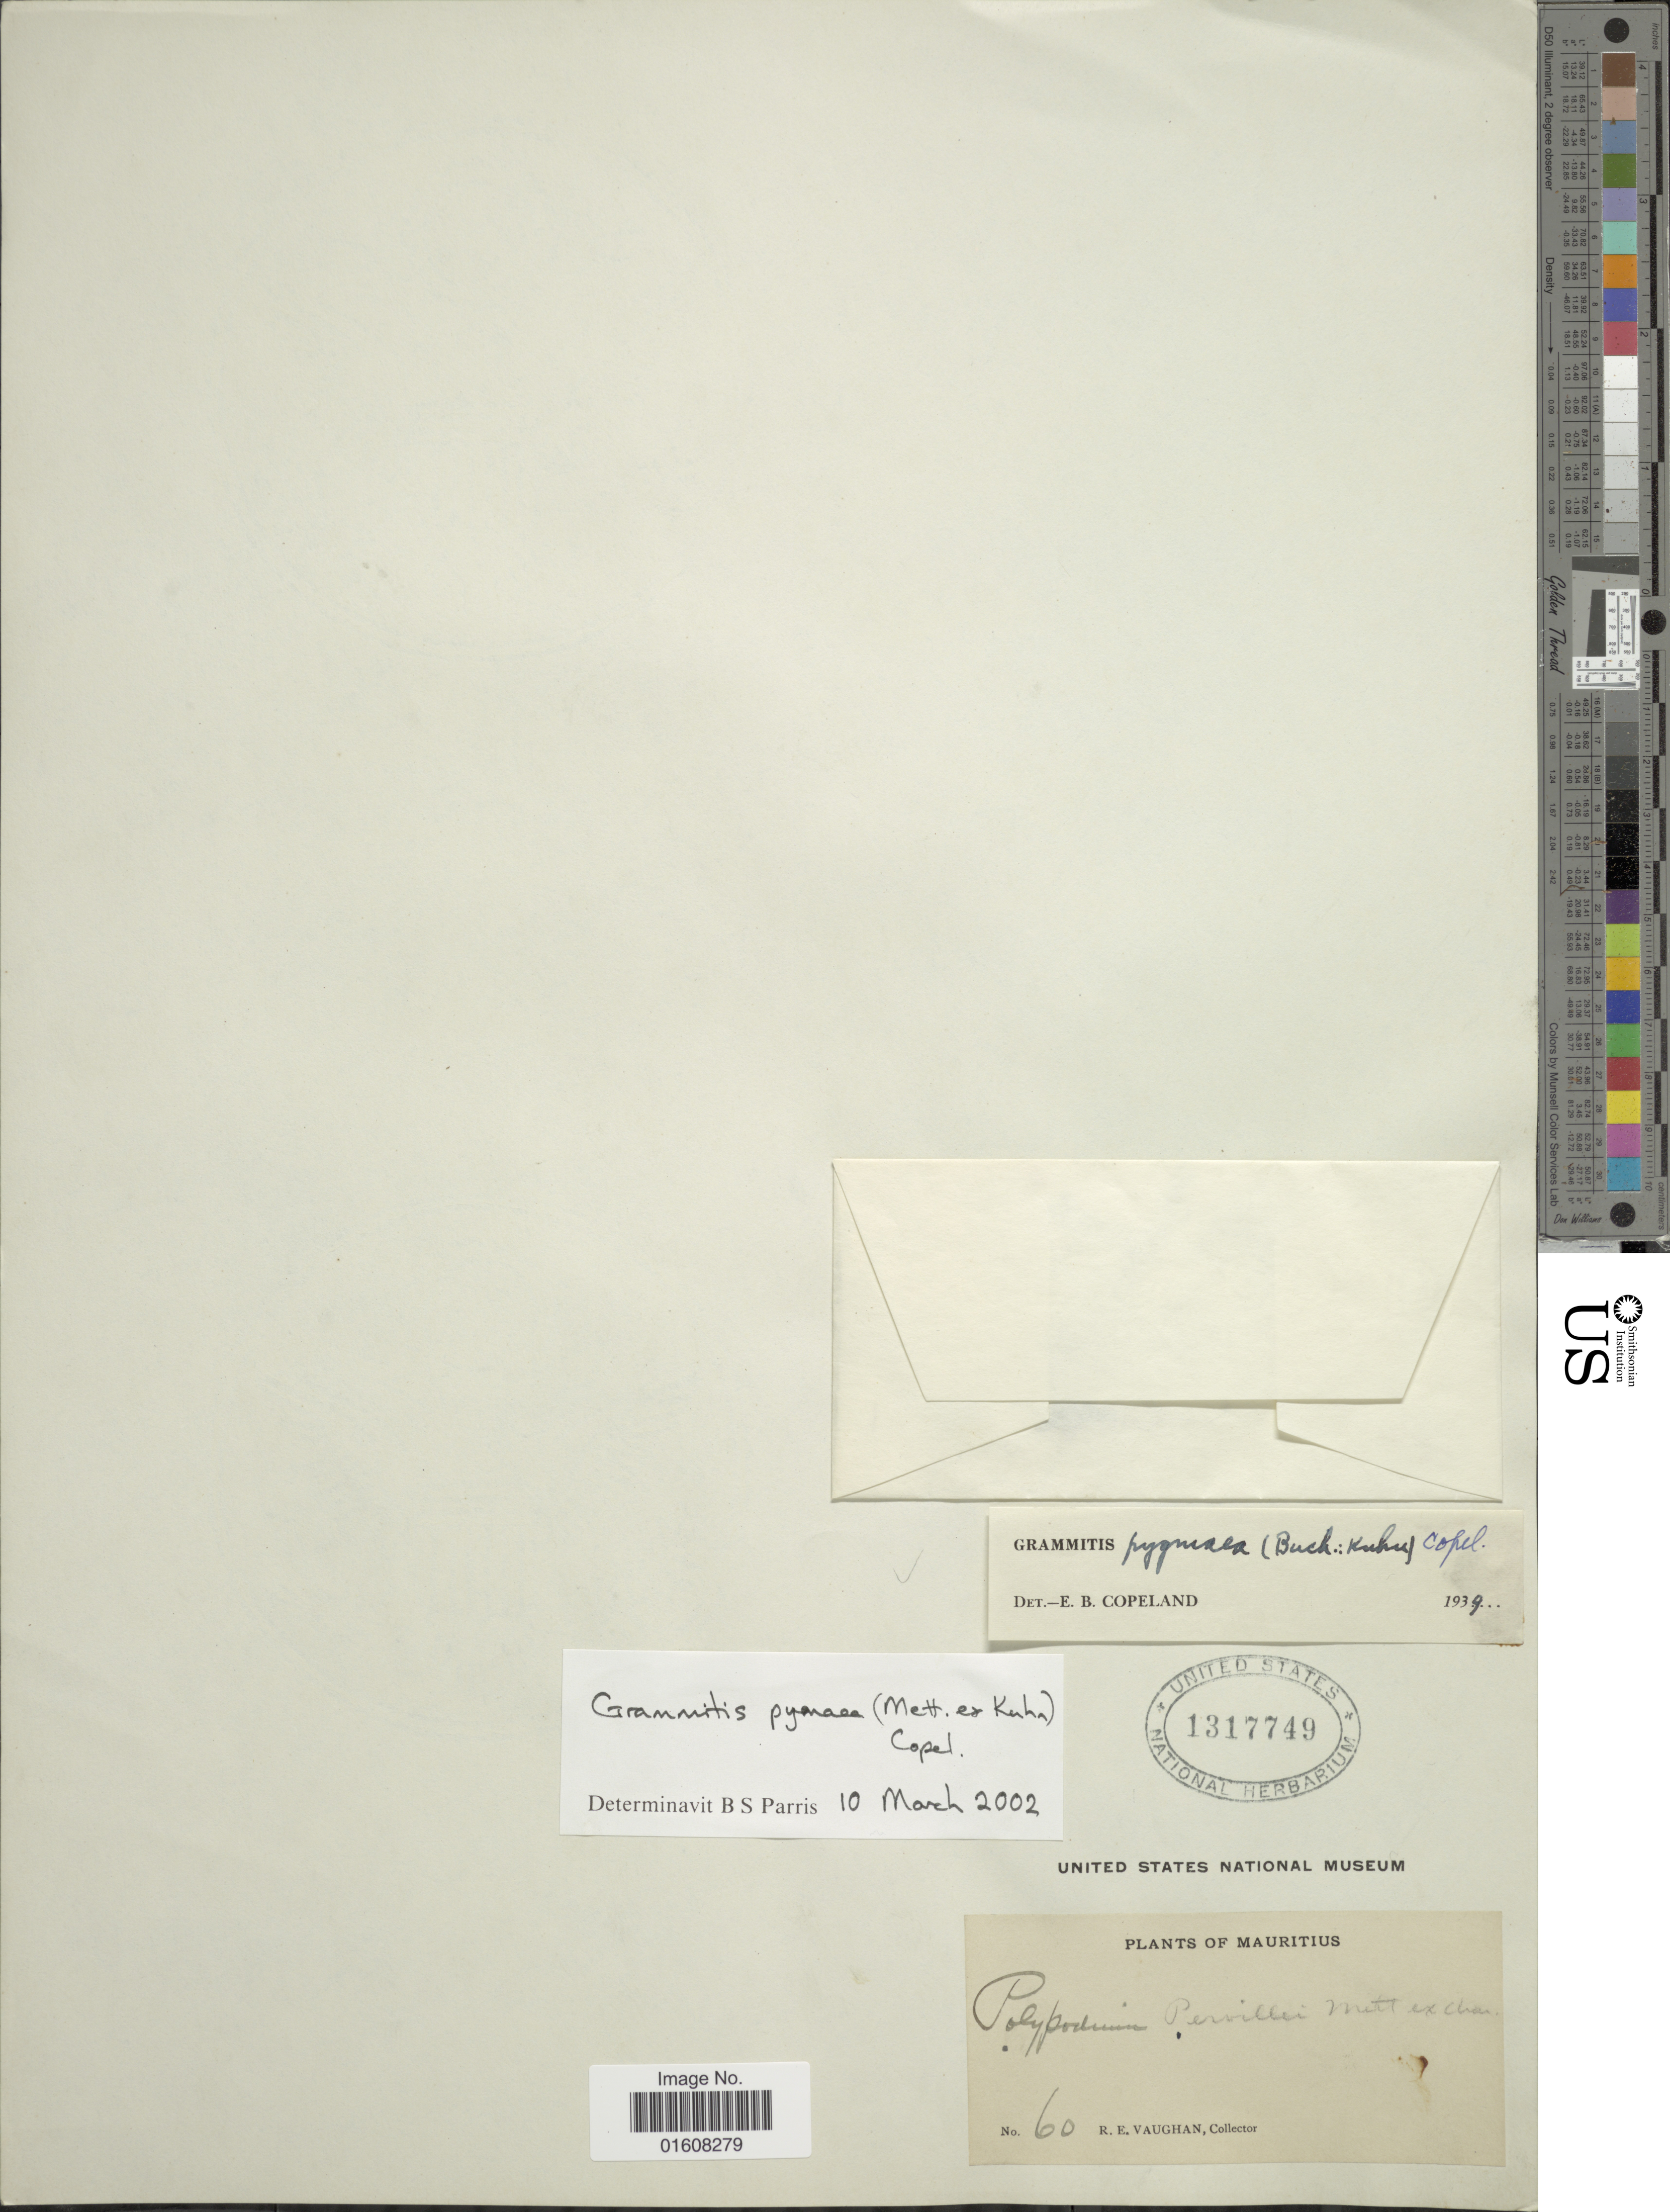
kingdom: Plantae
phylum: Tracheophyta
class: Polypodiopsida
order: Polypodiales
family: Polypodiaceae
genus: Grammitis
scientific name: Grammitis pygmaea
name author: (Mett. ex Kuhn) Copel.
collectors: R. Vaughan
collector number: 60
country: Mauritius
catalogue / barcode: US 1317749